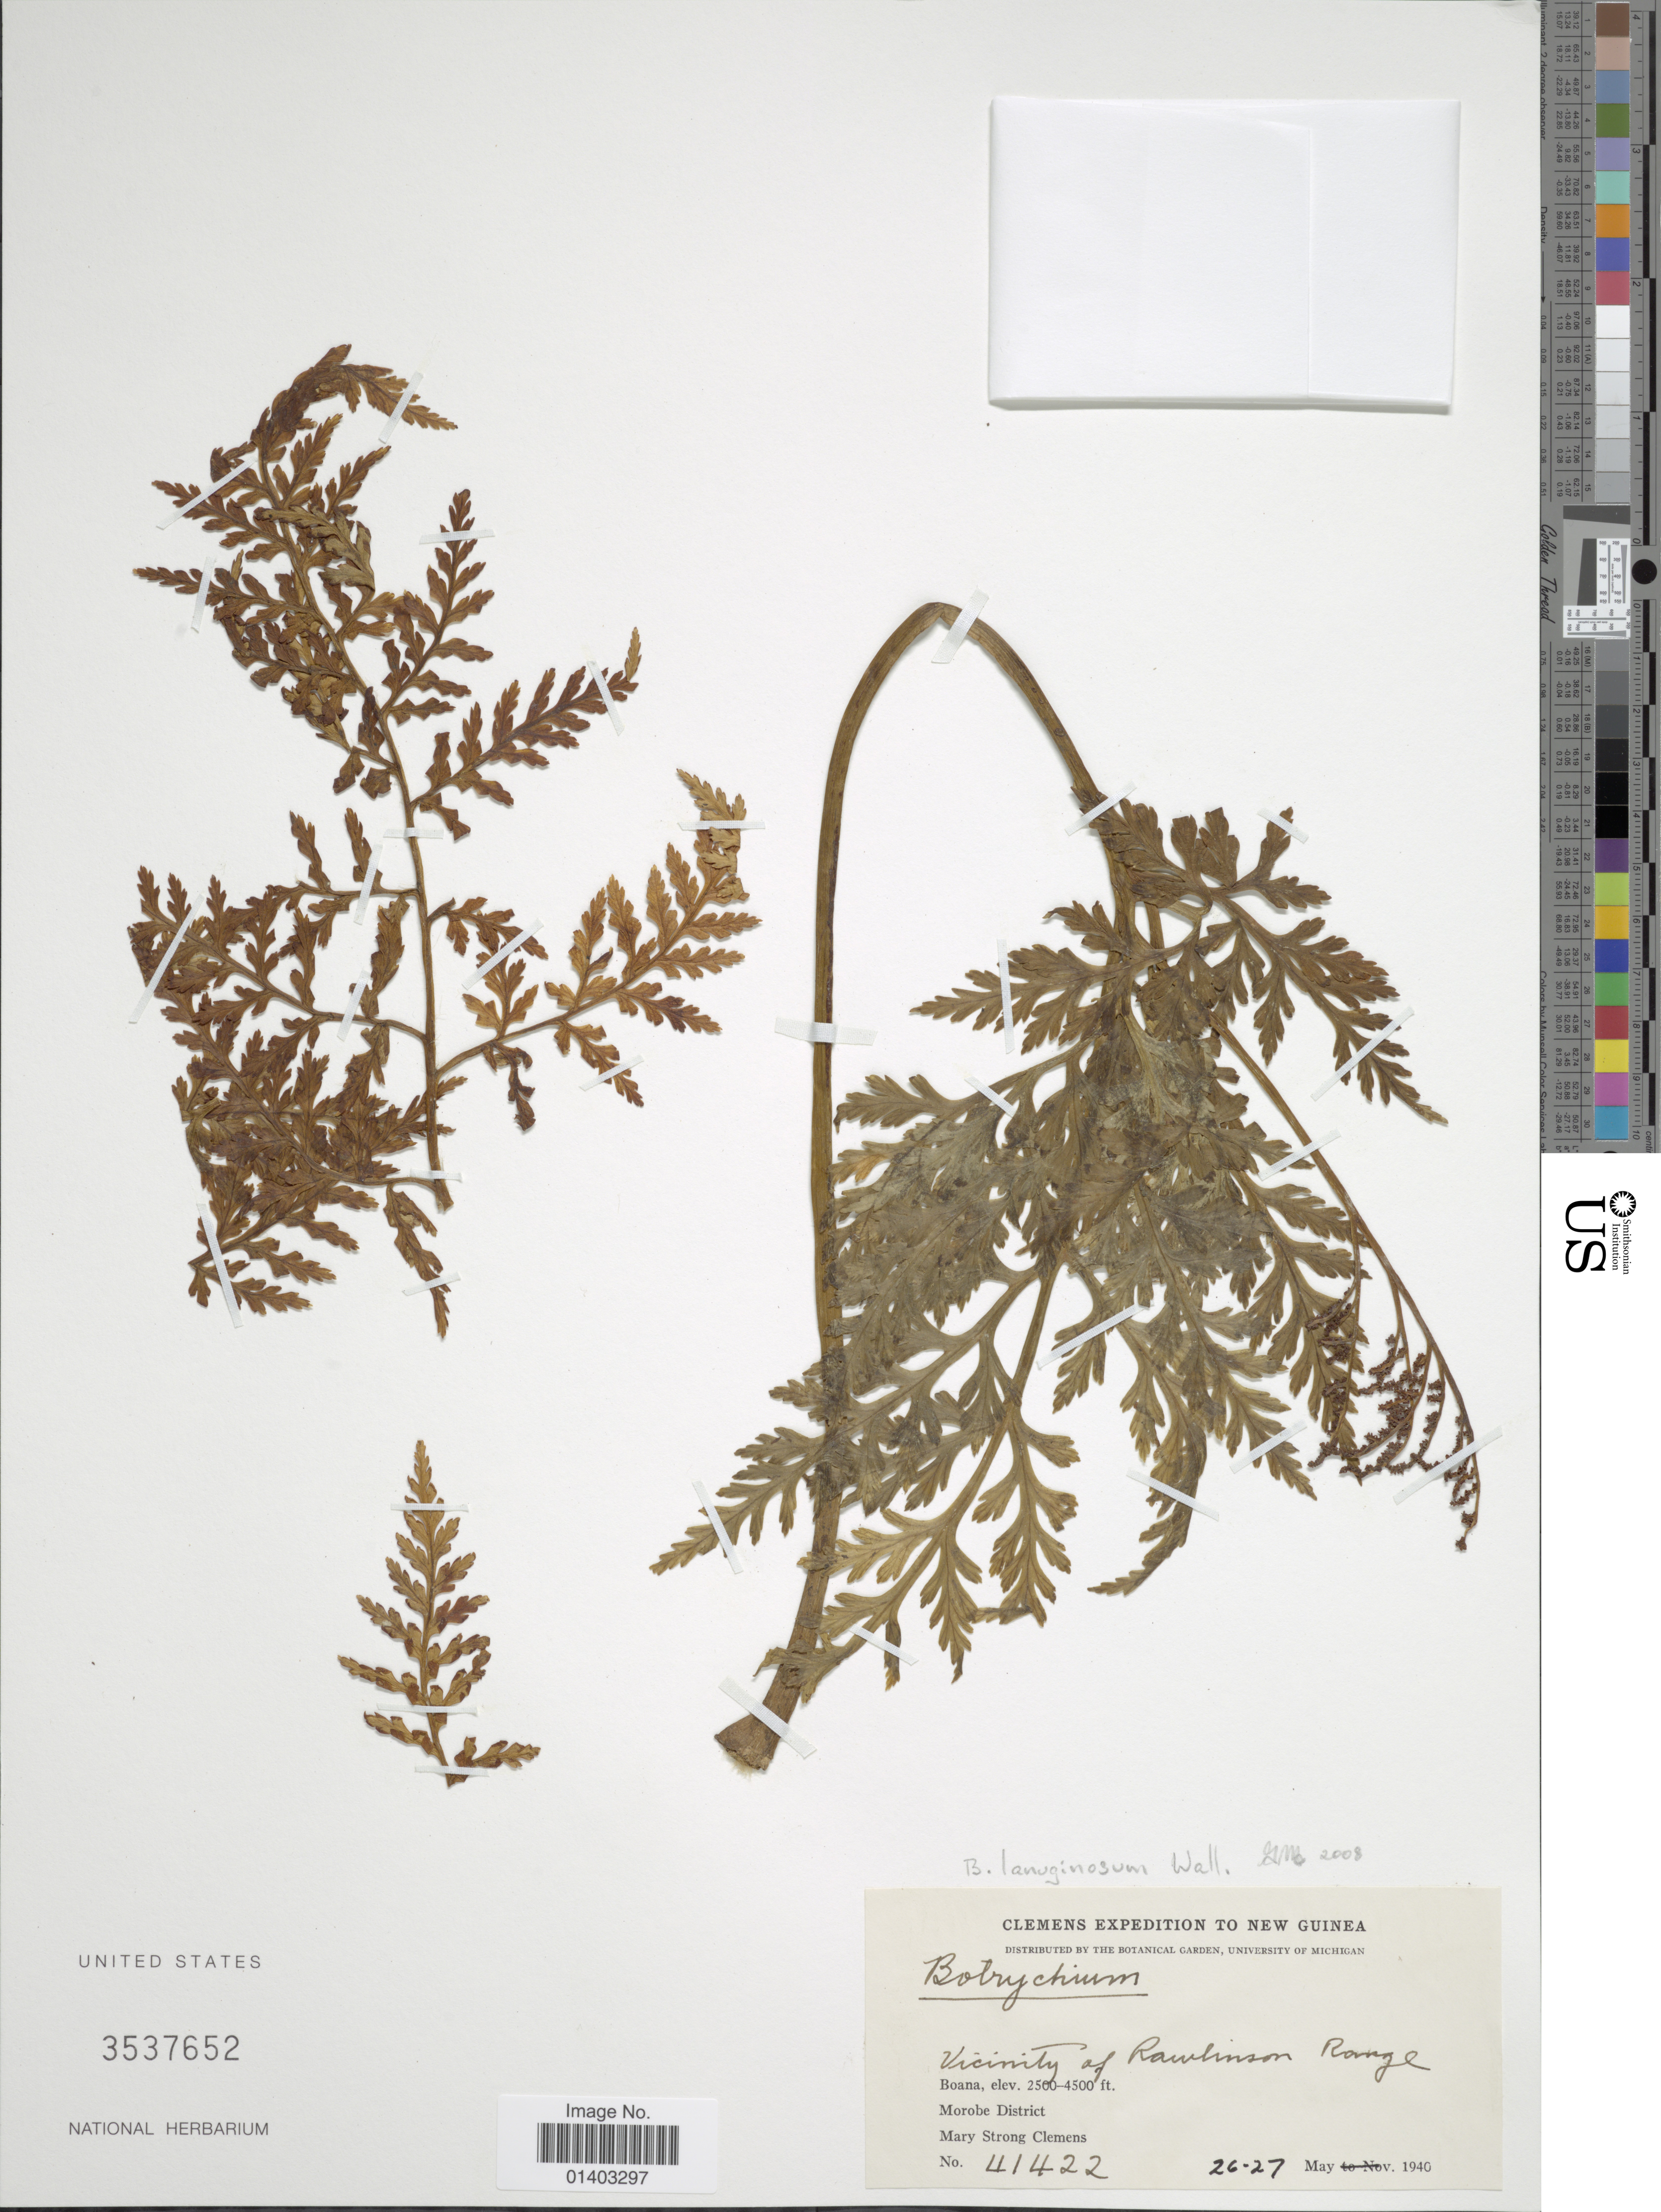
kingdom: Plantae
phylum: Tracheophyta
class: Polypodiopsida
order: Ophioglossales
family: Ophioglossaceae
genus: Botrychium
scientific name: Botrychium lanuginosum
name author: Wall. ex Hook. & Grev.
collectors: M. S. Clemens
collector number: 41422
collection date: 1940-05-26/1940-05-27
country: Papua New Guinea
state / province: Morobe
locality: Vicinity of Rawlinson Range, Boana, Morobe District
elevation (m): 762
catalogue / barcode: US 3537652